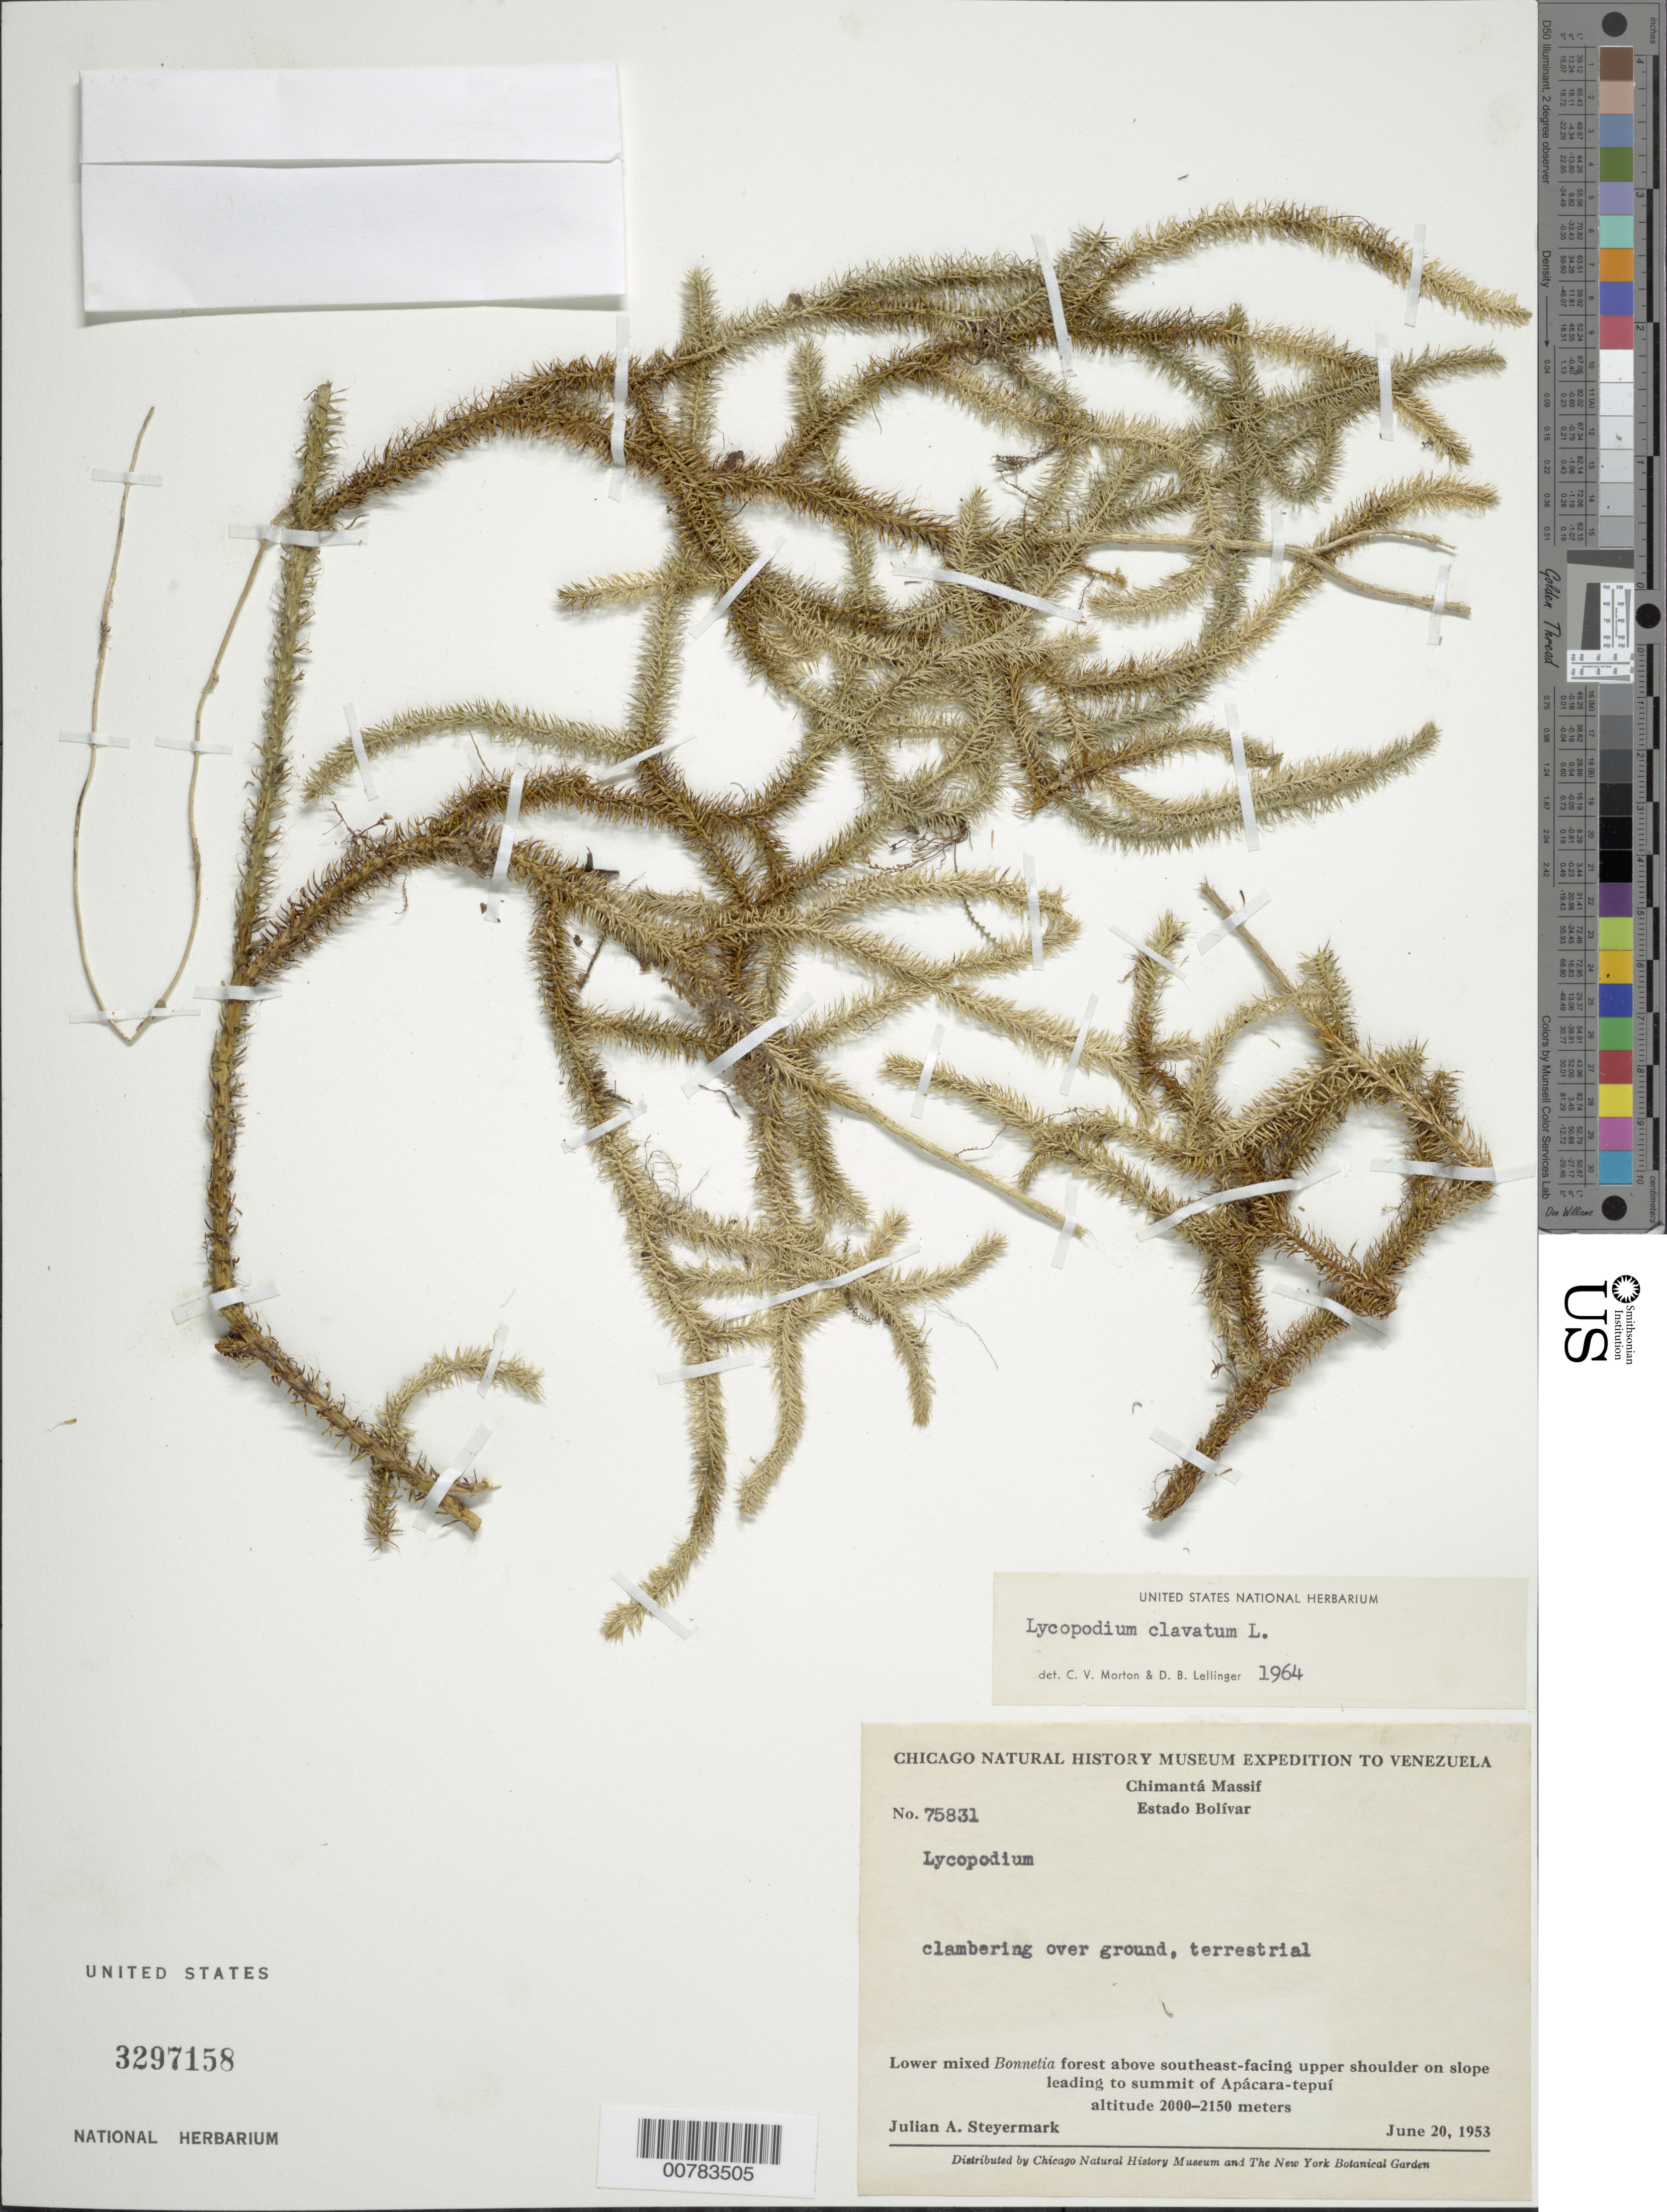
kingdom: Plantae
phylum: Tracheophyta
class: Lycopodiopsida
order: Lycopodiales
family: Lycopodiaceae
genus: Lycopodium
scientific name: Lycopodium clavatum subsp. contiguum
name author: (Klotzsch) B. Øllg.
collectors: J. Steyermark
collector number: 75831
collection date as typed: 20-Jun-53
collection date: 1953-06-20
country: Venezuela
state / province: Bolívar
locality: Chimantá Massif, Apácara-tepuí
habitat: Lower mixed Bonnetia forest above southeast-facing upper shoulder on slope leading to summit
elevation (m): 2000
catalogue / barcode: US 3297158